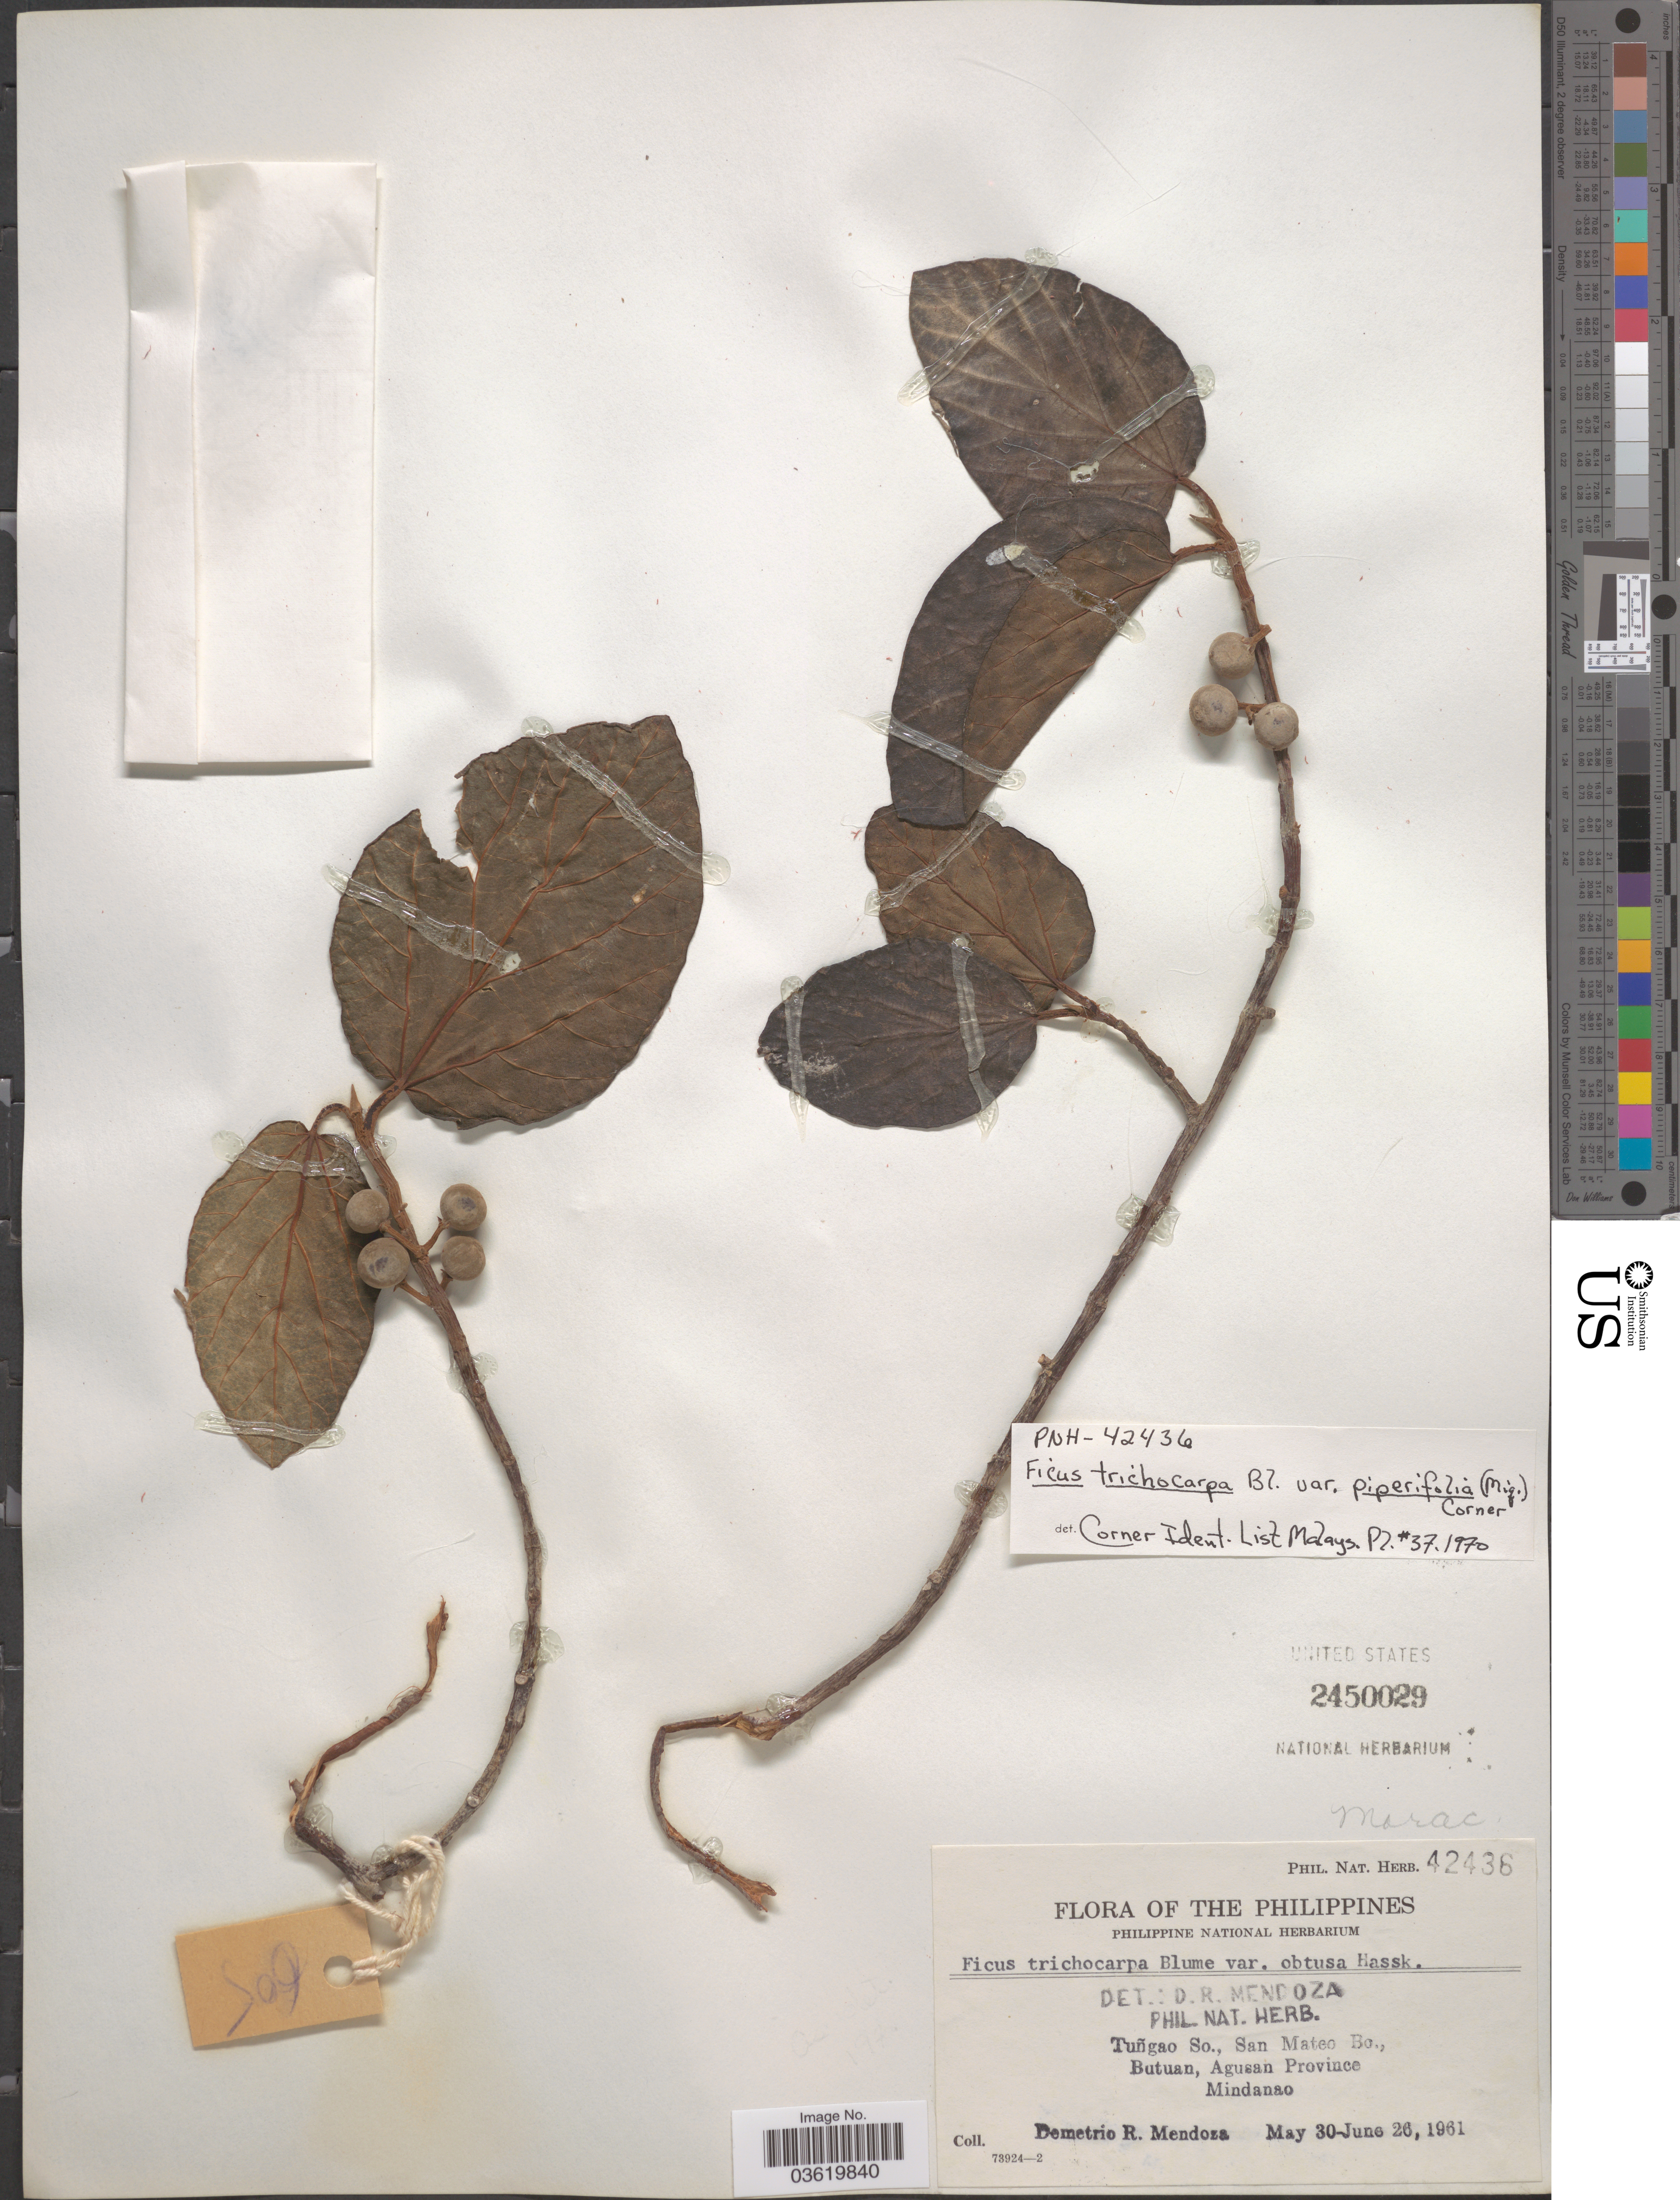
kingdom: Plantae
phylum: Tracheophyta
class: Magnoliopsida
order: Rosales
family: Moraceae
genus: Ficus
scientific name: Ficus trichocarpa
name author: Blume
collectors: D. Mendoza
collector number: Phil. Nat. Herb. 42436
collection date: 1961-05-30/1961-06-26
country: Philippines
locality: Tuñgao So., San Mateo Bo., Butuan, Agusan Province. Mindanao.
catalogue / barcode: US 2450029